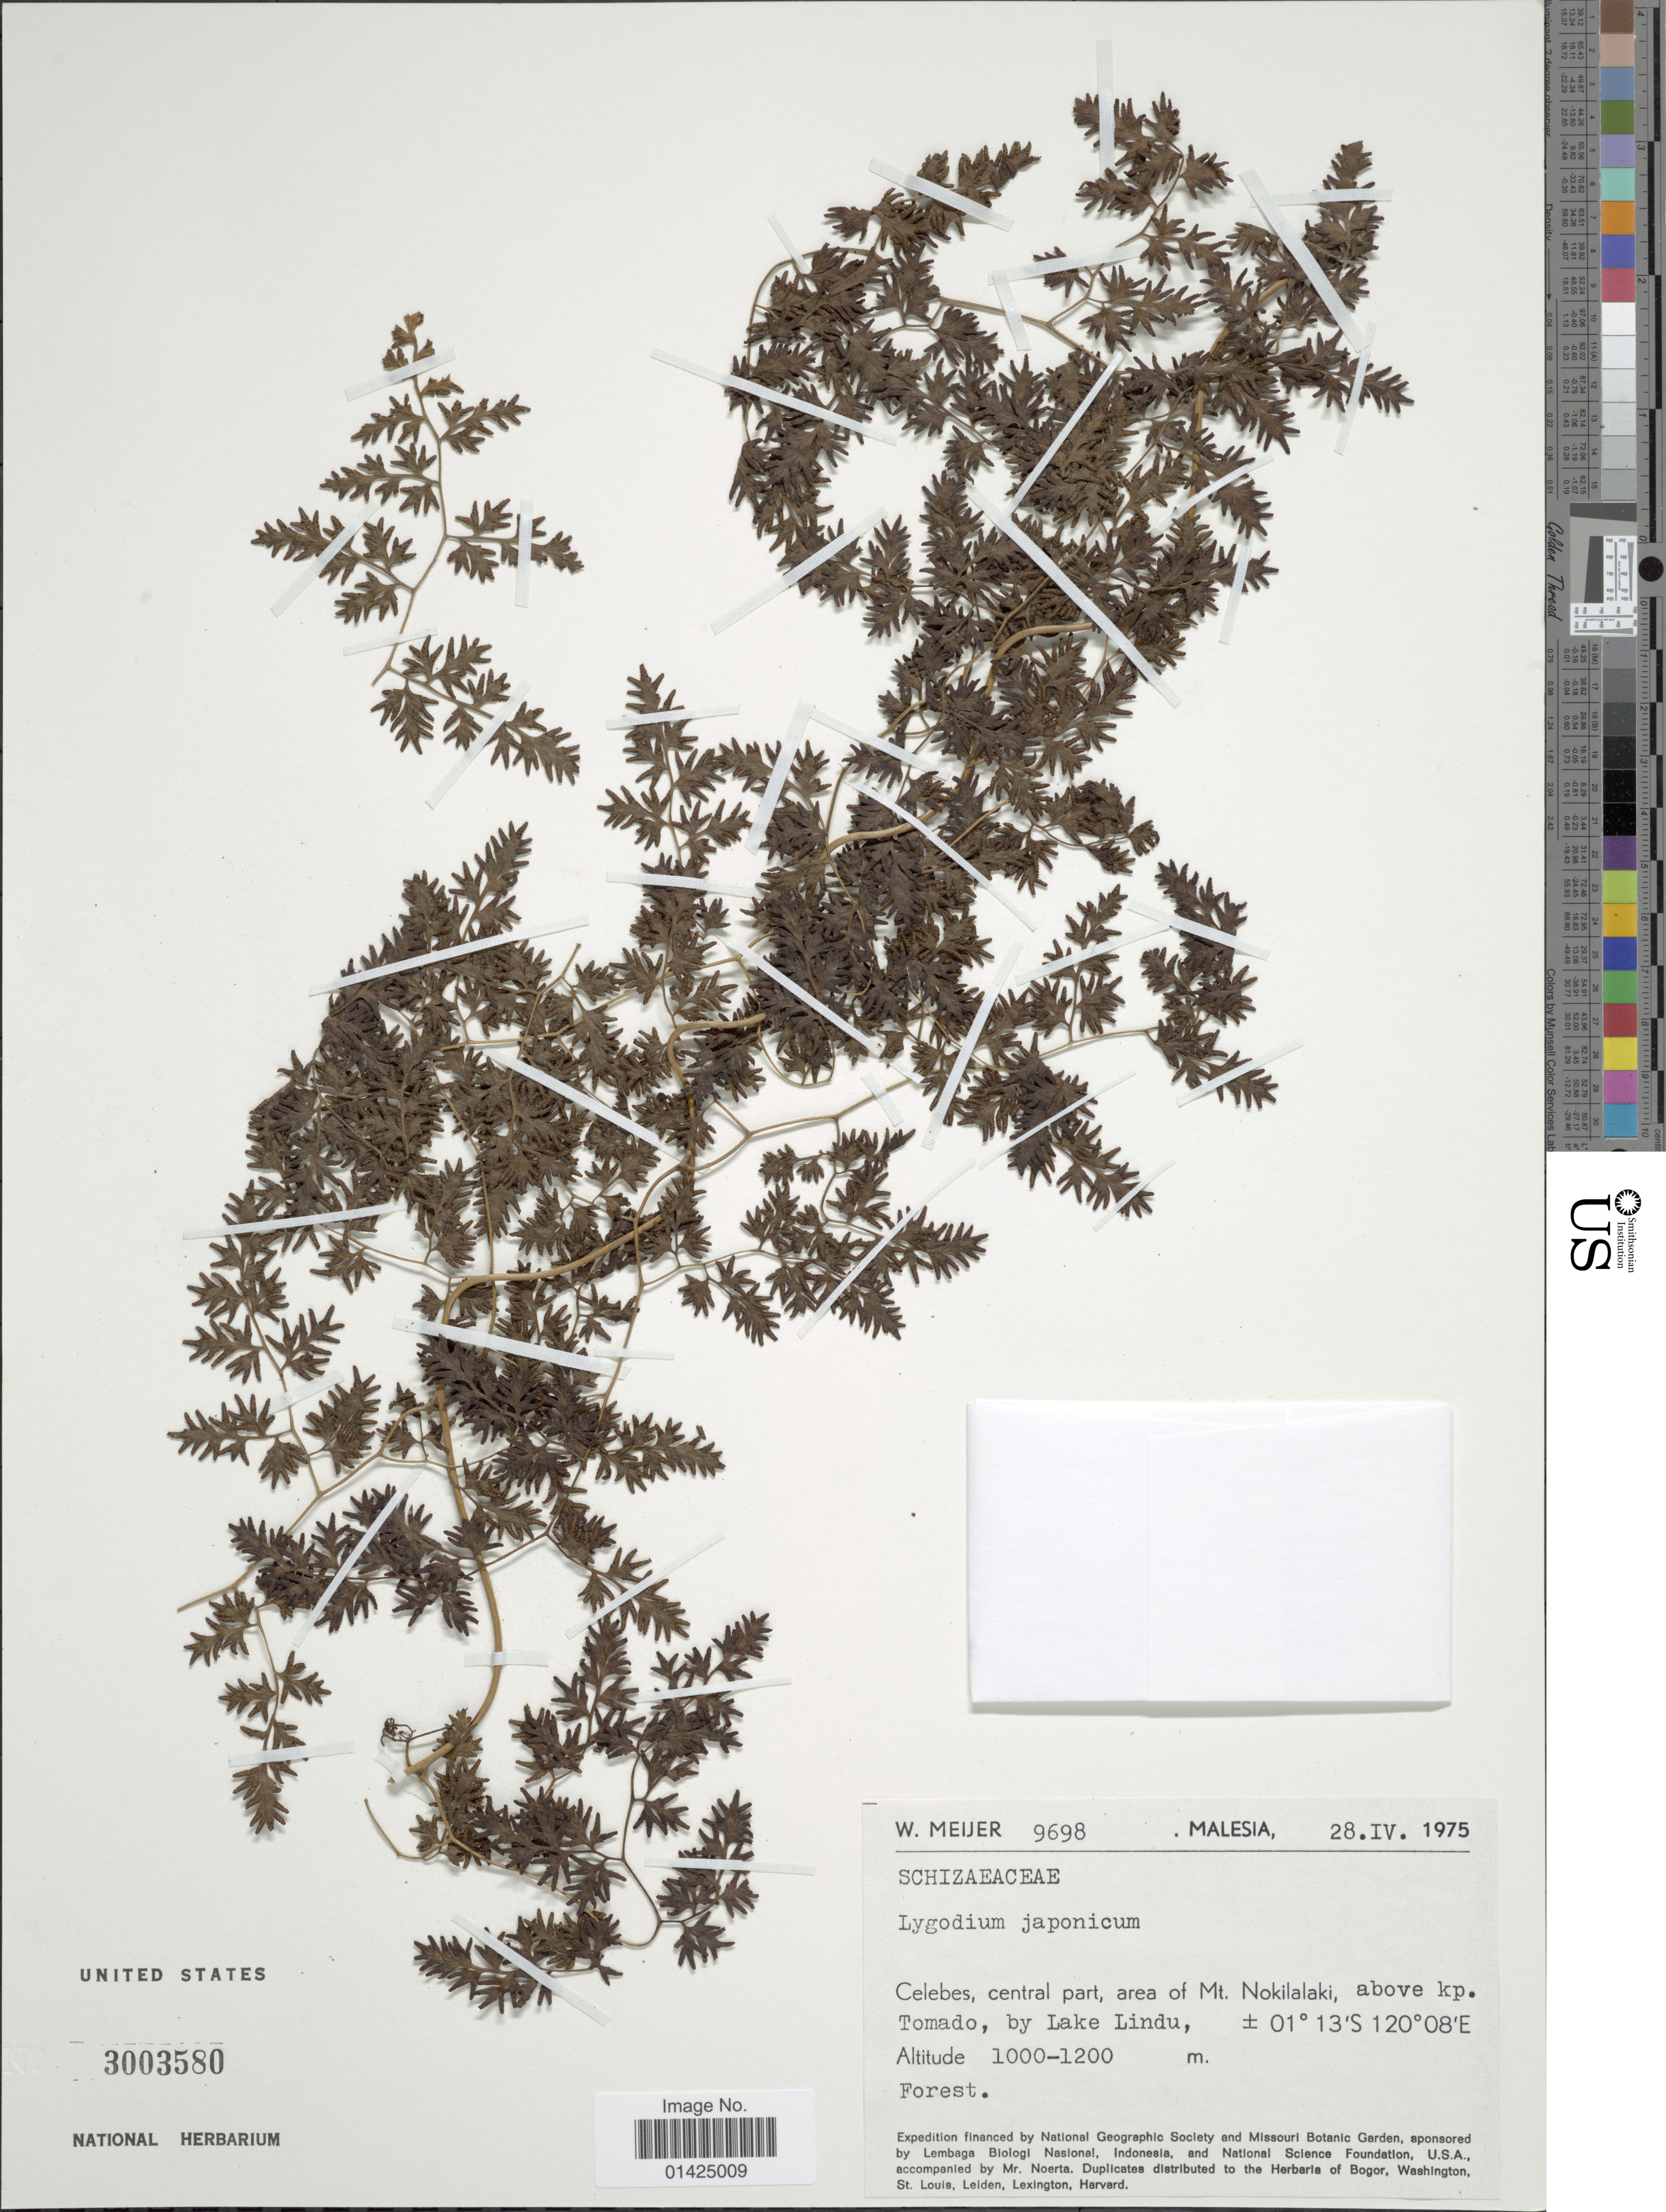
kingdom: Plantae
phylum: Tracheophyta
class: Polypodiopsida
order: Schizaeales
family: Lygodiaceae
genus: Lygodium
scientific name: Lygodium japonicum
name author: (Thunb.) Sw.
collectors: W. Meijer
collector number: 9698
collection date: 1975-04-28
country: Indonesia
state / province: Sulawesi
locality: Celebes, central part, area of Mt. Nokilalaki, above kp. Tomado, by Lake Lindu,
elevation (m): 1000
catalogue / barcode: US 3003580